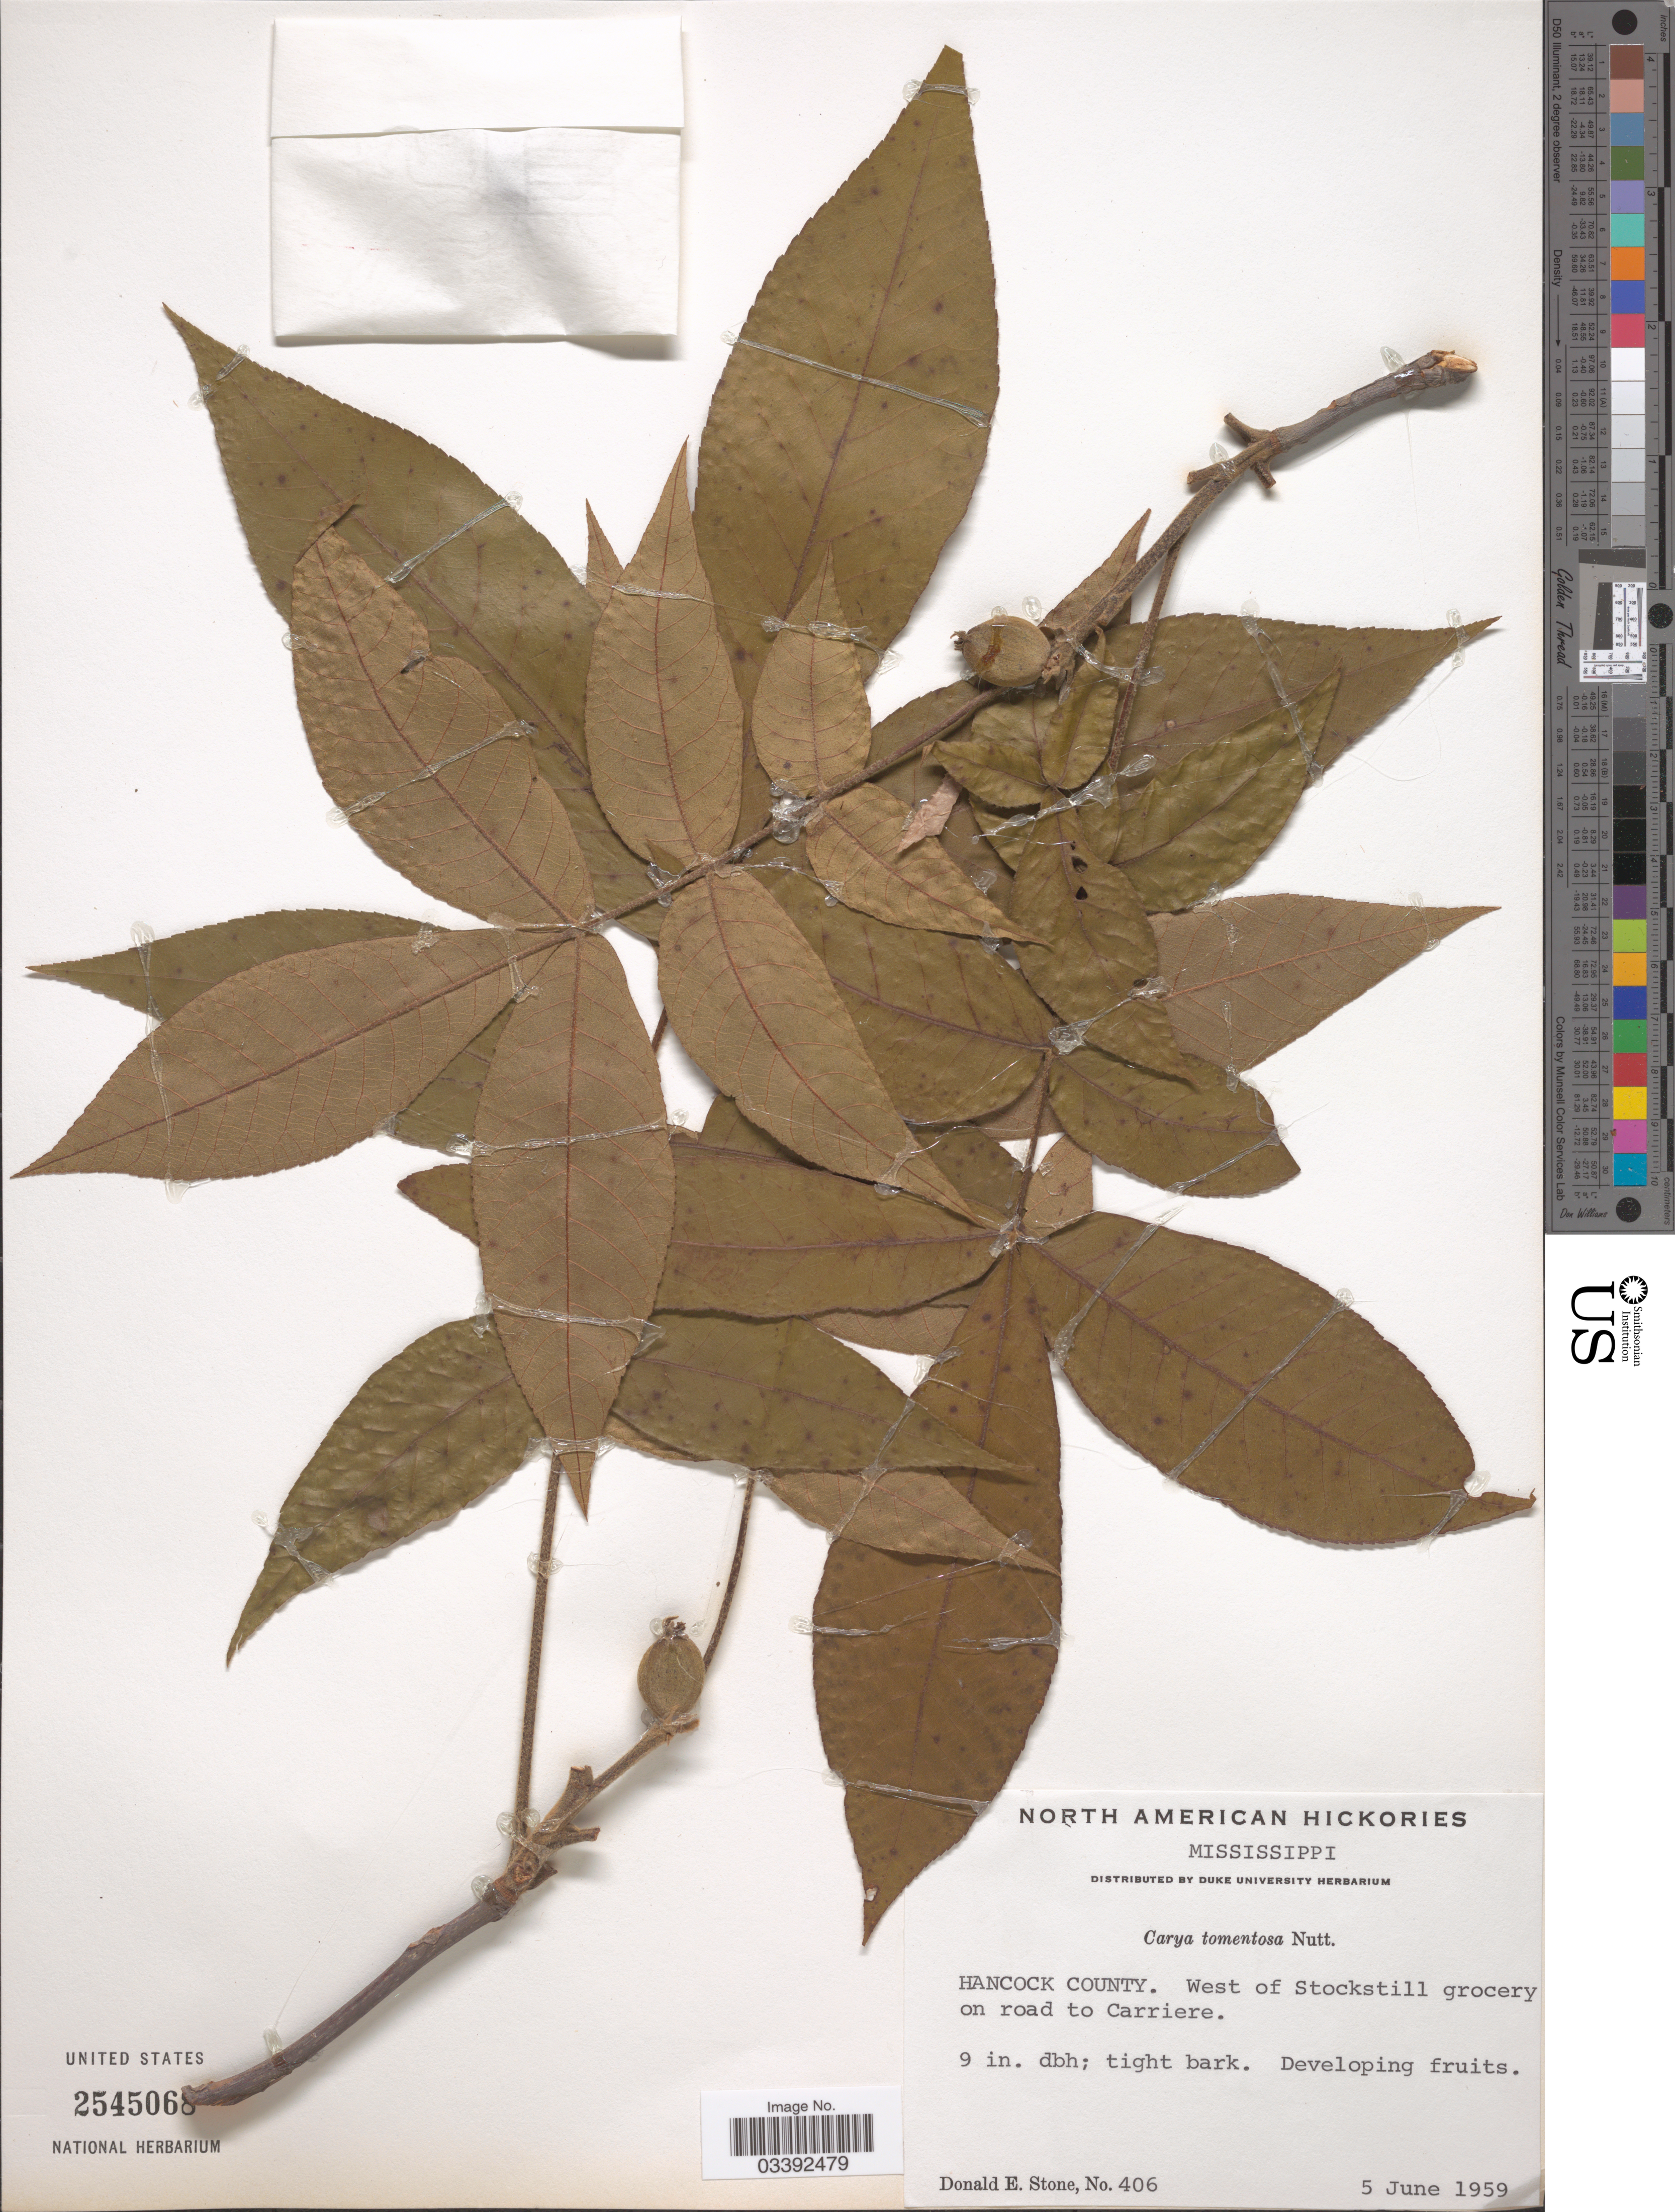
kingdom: Plantae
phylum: Tracheophyta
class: Magnoliopsida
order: Fagales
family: Juglandaceae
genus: Carya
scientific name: Carya tomentosa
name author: (Lam.) Nutt.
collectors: D. E. Stone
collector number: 406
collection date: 1959-06-05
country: United States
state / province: Mississippi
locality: Hancock County. West of Stockhill grocery on road to Carriere.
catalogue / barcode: US 2545068